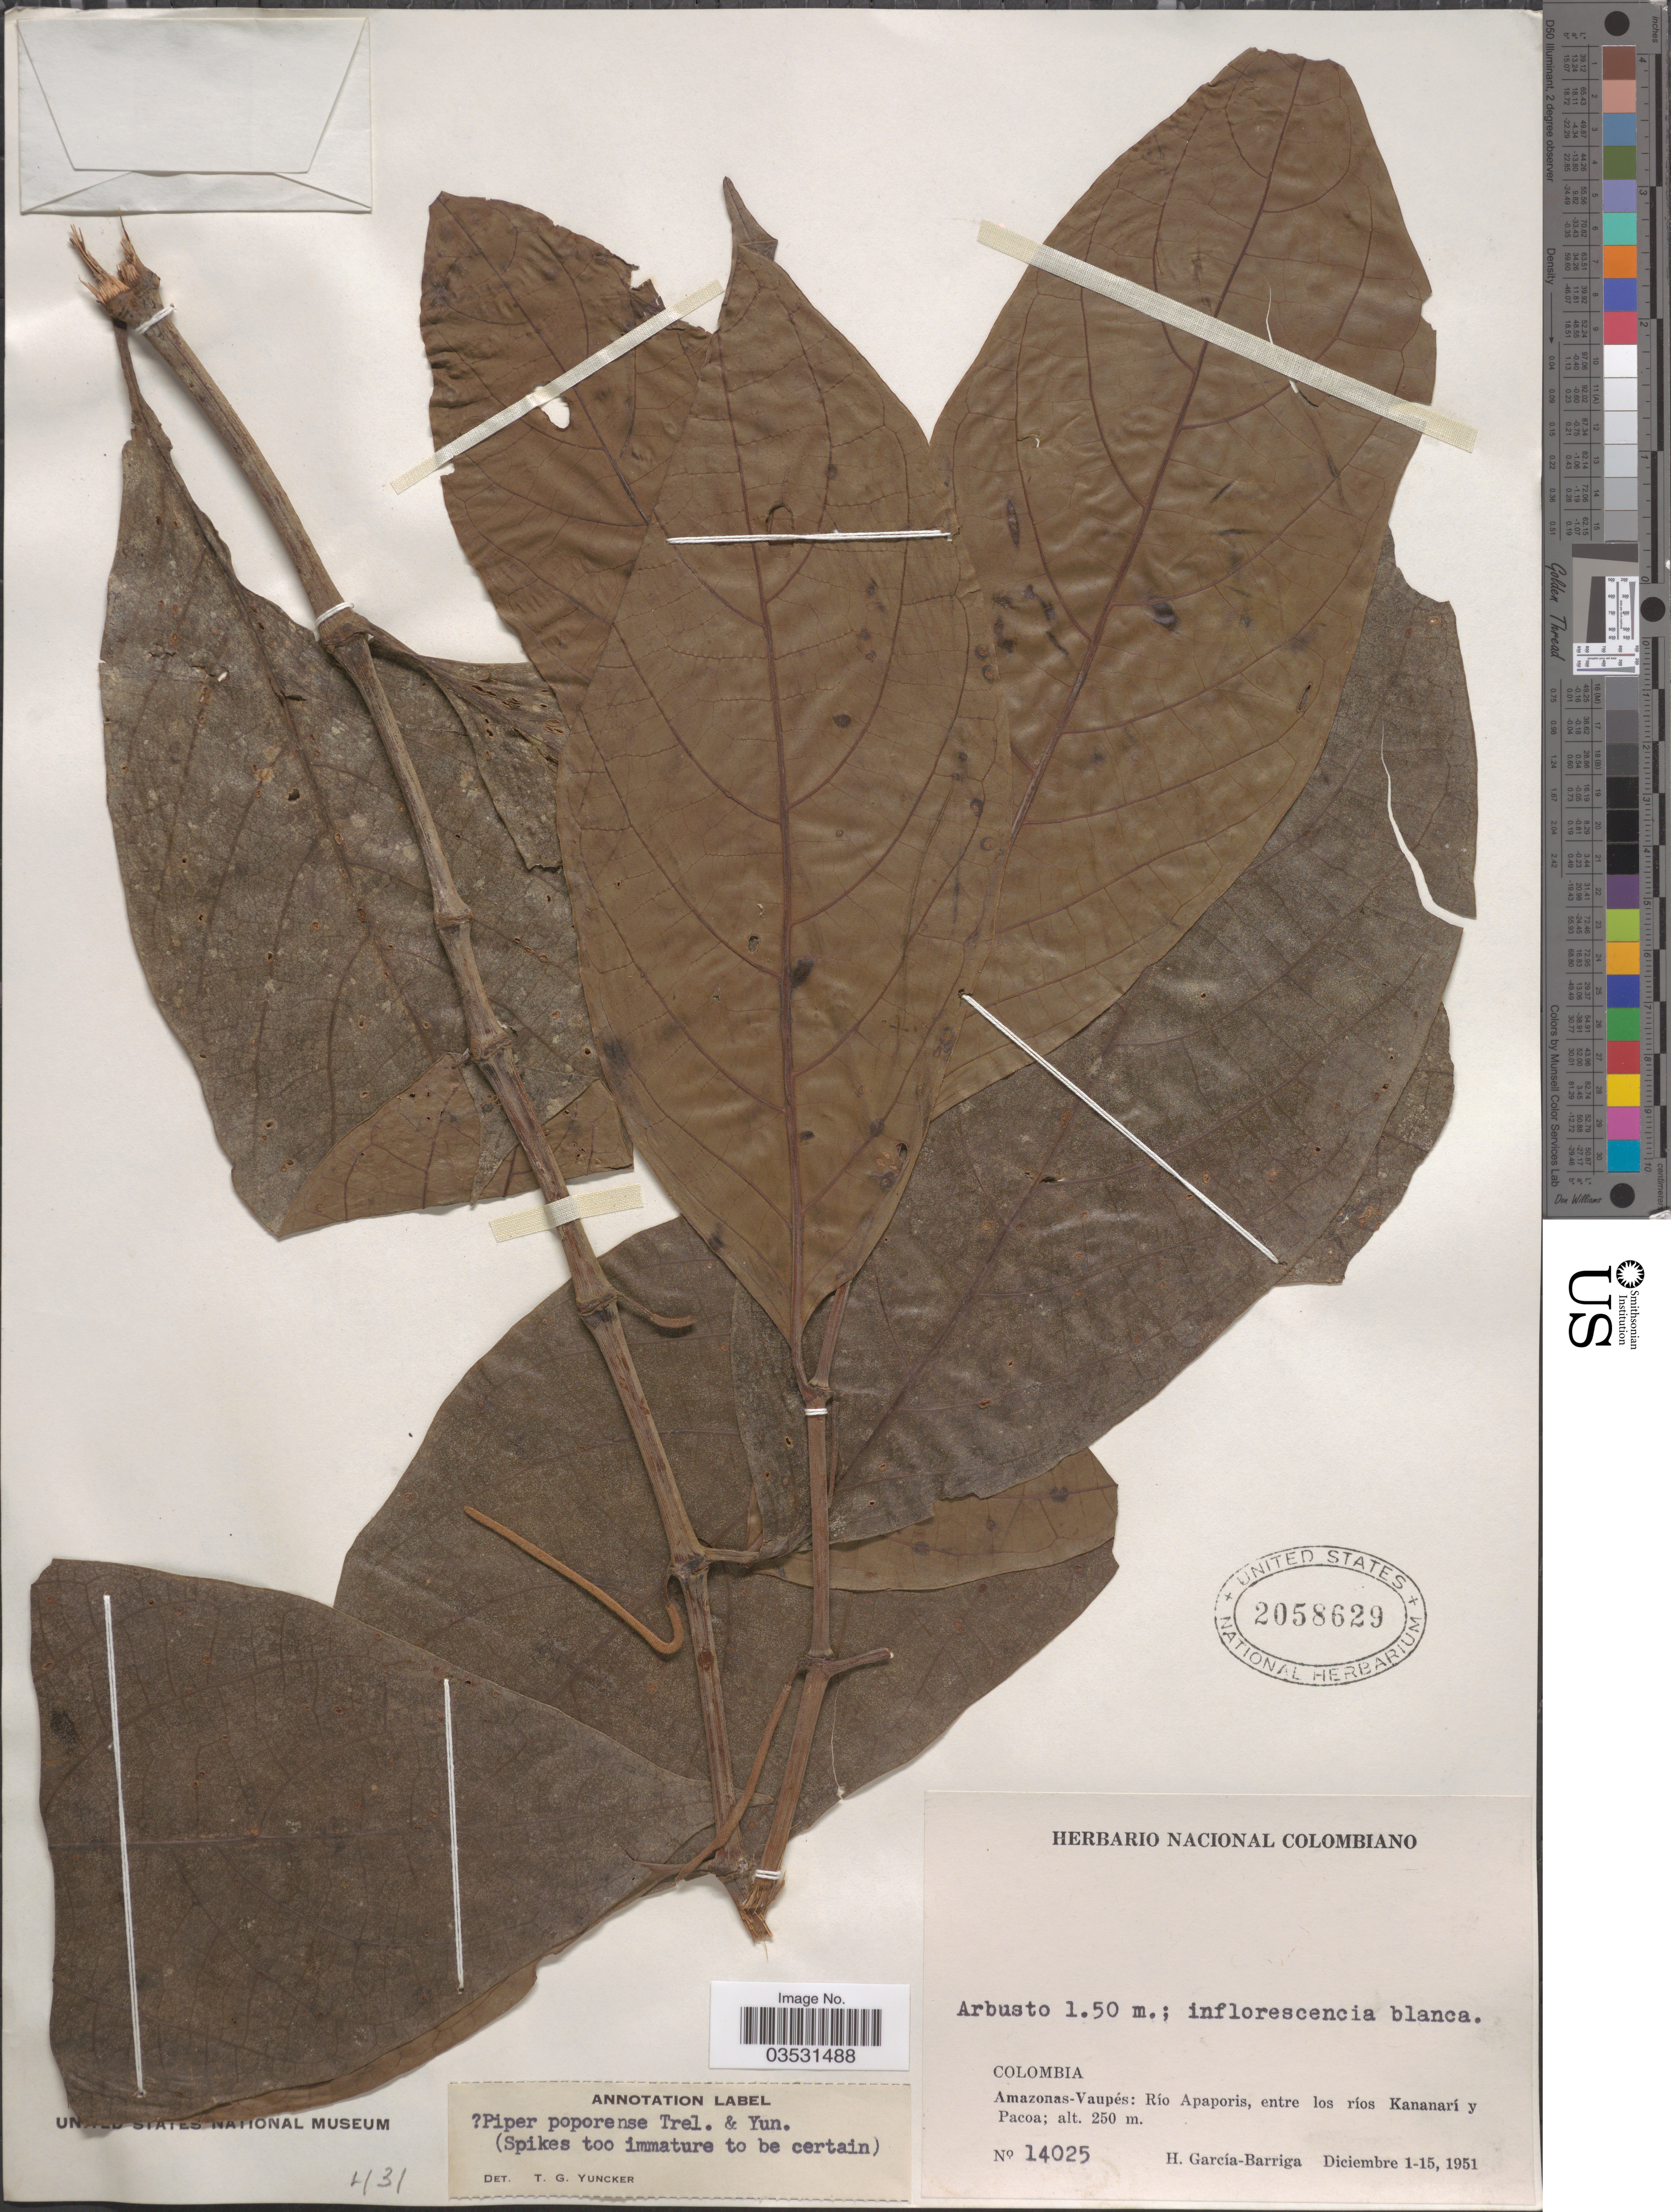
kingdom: Plantae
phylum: Tracheophyta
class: Magnoliopsida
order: Piperales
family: Piperaceae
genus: Piper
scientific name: Piper poporense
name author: Trel. & Yunck.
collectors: H. García Barriga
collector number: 14025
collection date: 1951-12-01/1951-12-15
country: Colombia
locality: Amazonas-Vaupés: Río Apaporis, entre los ríos Kananarí y Pacoa.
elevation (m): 250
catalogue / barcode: US 2058629